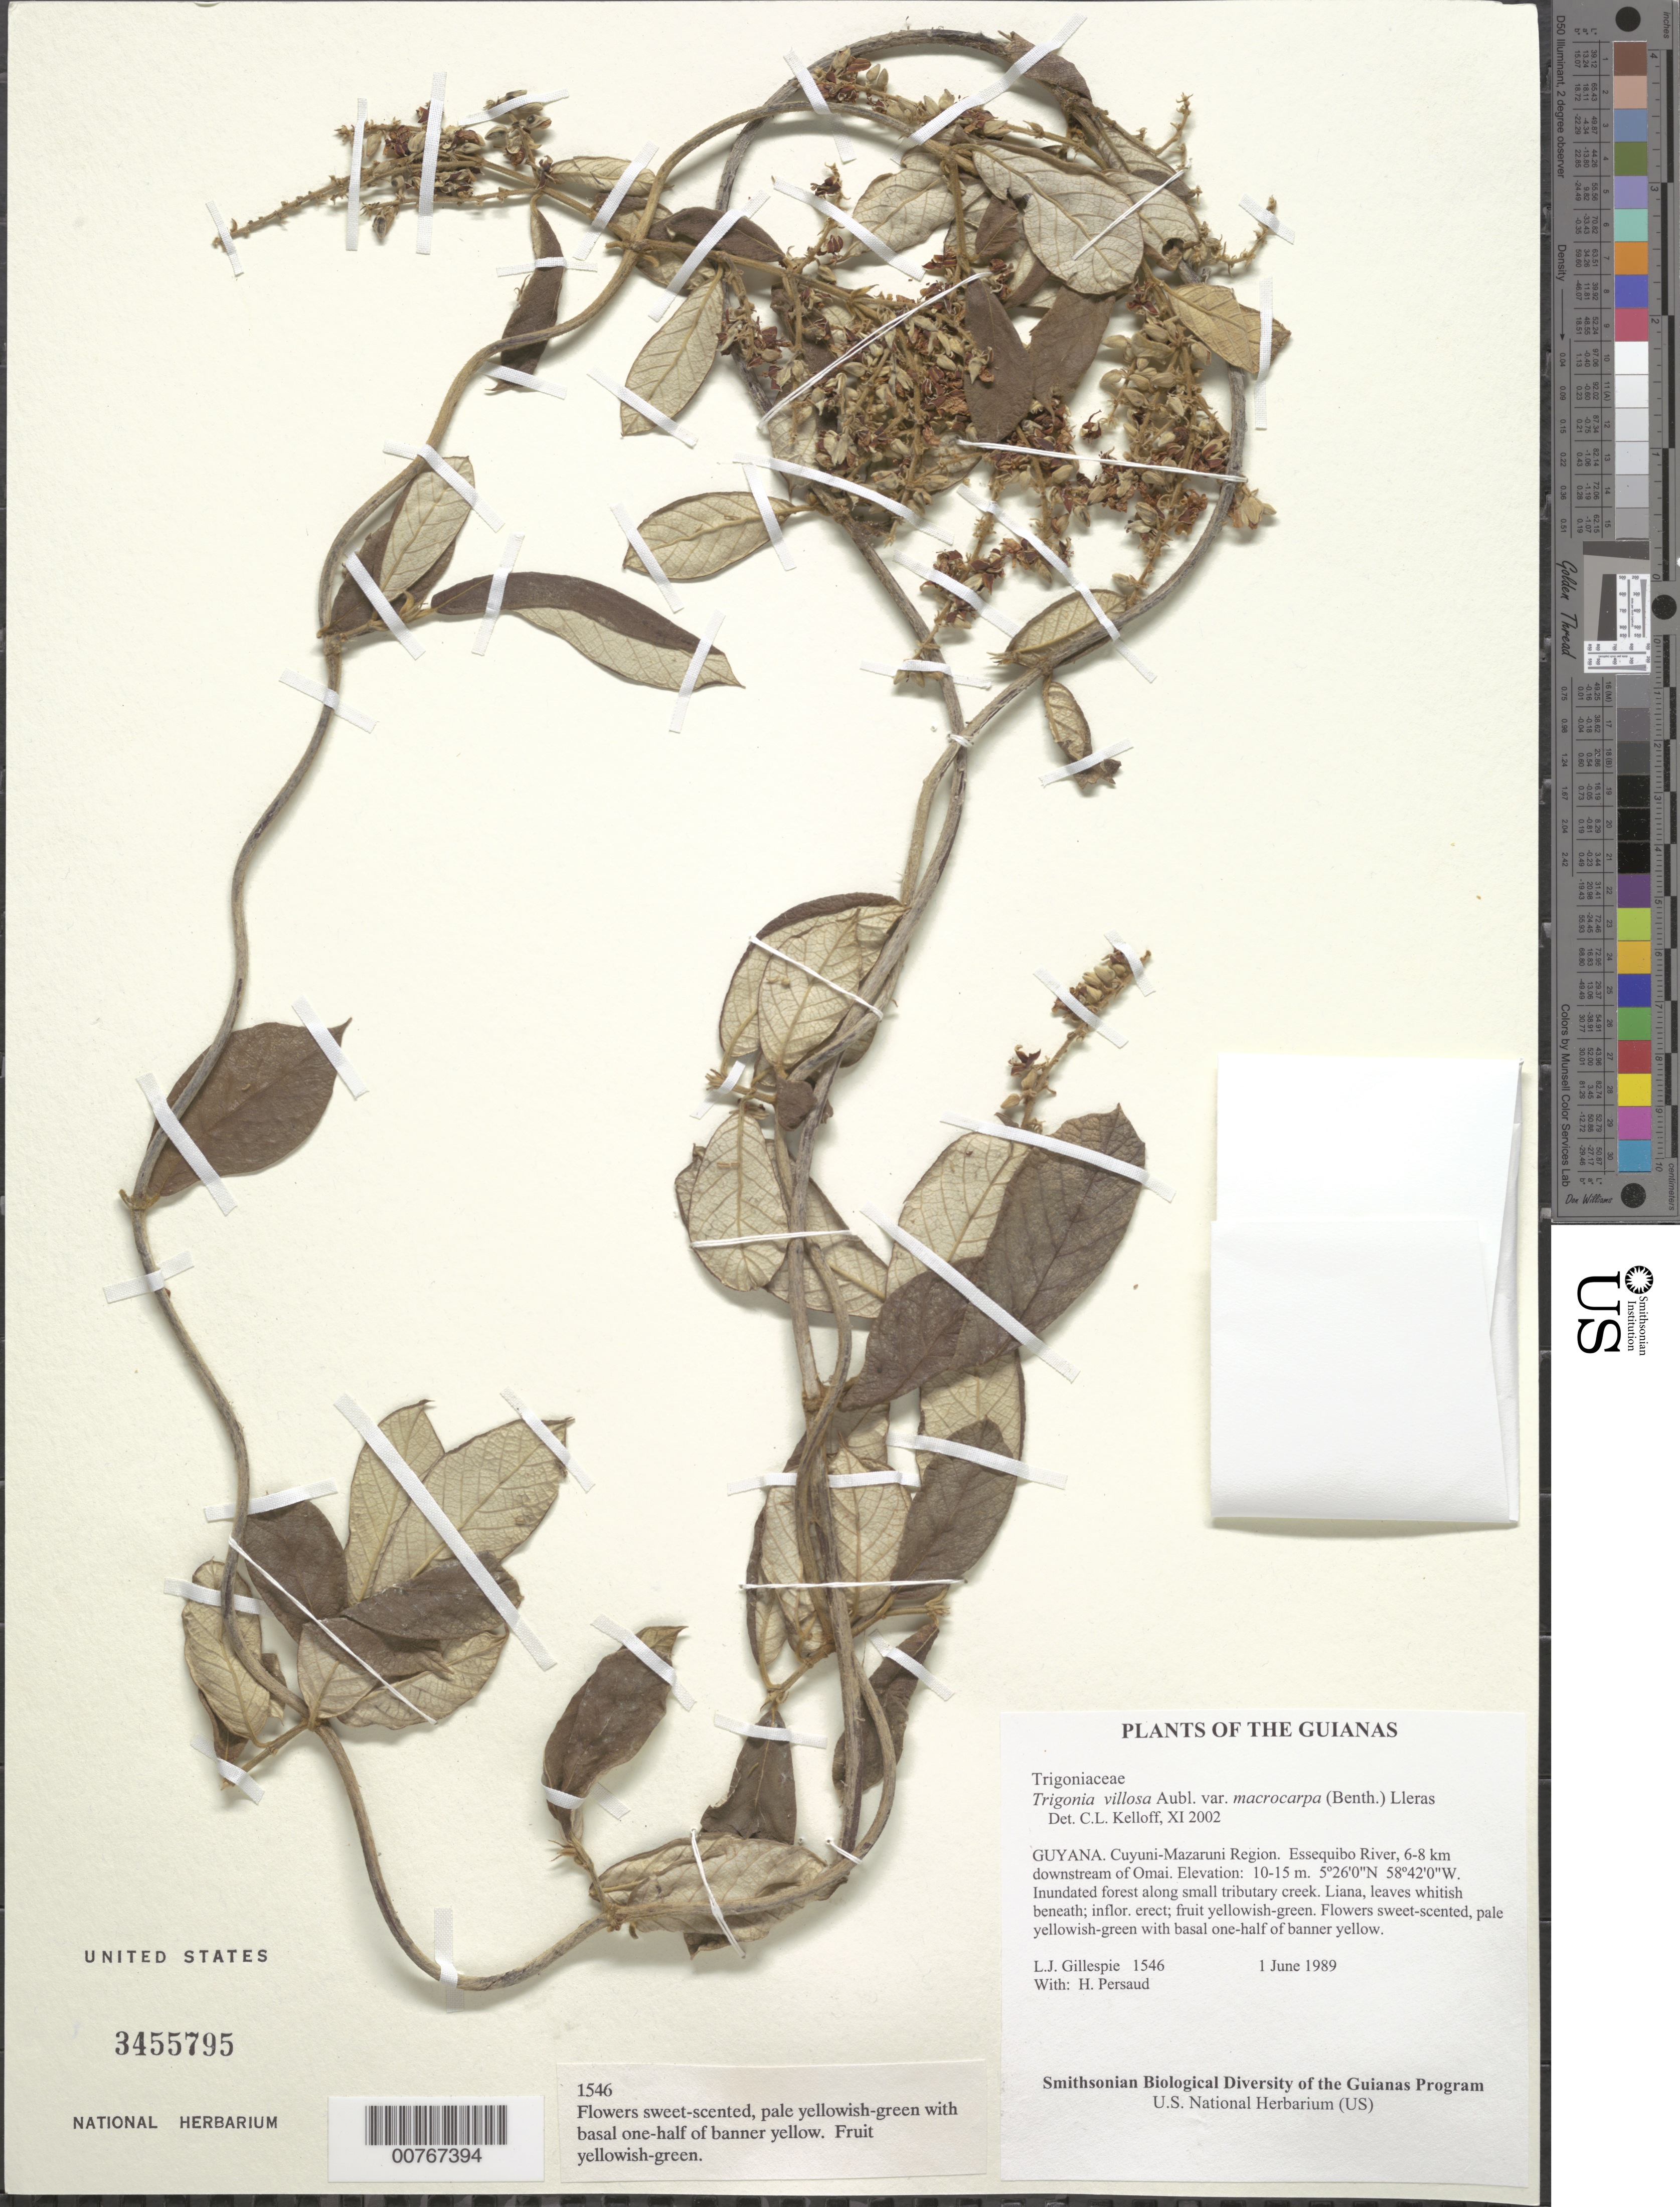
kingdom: Plantae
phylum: Tracheophyta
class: Magnoliopsida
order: Malpighiales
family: Trigoniaceae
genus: Trigonia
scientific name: Trigonia villosa var. macrocarpa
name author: (Benth.) Lleras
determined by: Kelloff, Carol L., (US), Smithsonian Institution - National Museum of Natural History (UNITED STATES)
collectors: L. J. Gillespie & H. Persaud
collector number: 1546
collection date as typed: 1 June 1989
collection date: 1989-06-01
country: Guyana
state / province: Cuyuni-Mazaruni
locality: Essequibo River, 6-8 km downstream of Omai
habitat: Inundated forest along small tributary creek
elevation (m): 10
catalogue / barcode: US 3455795